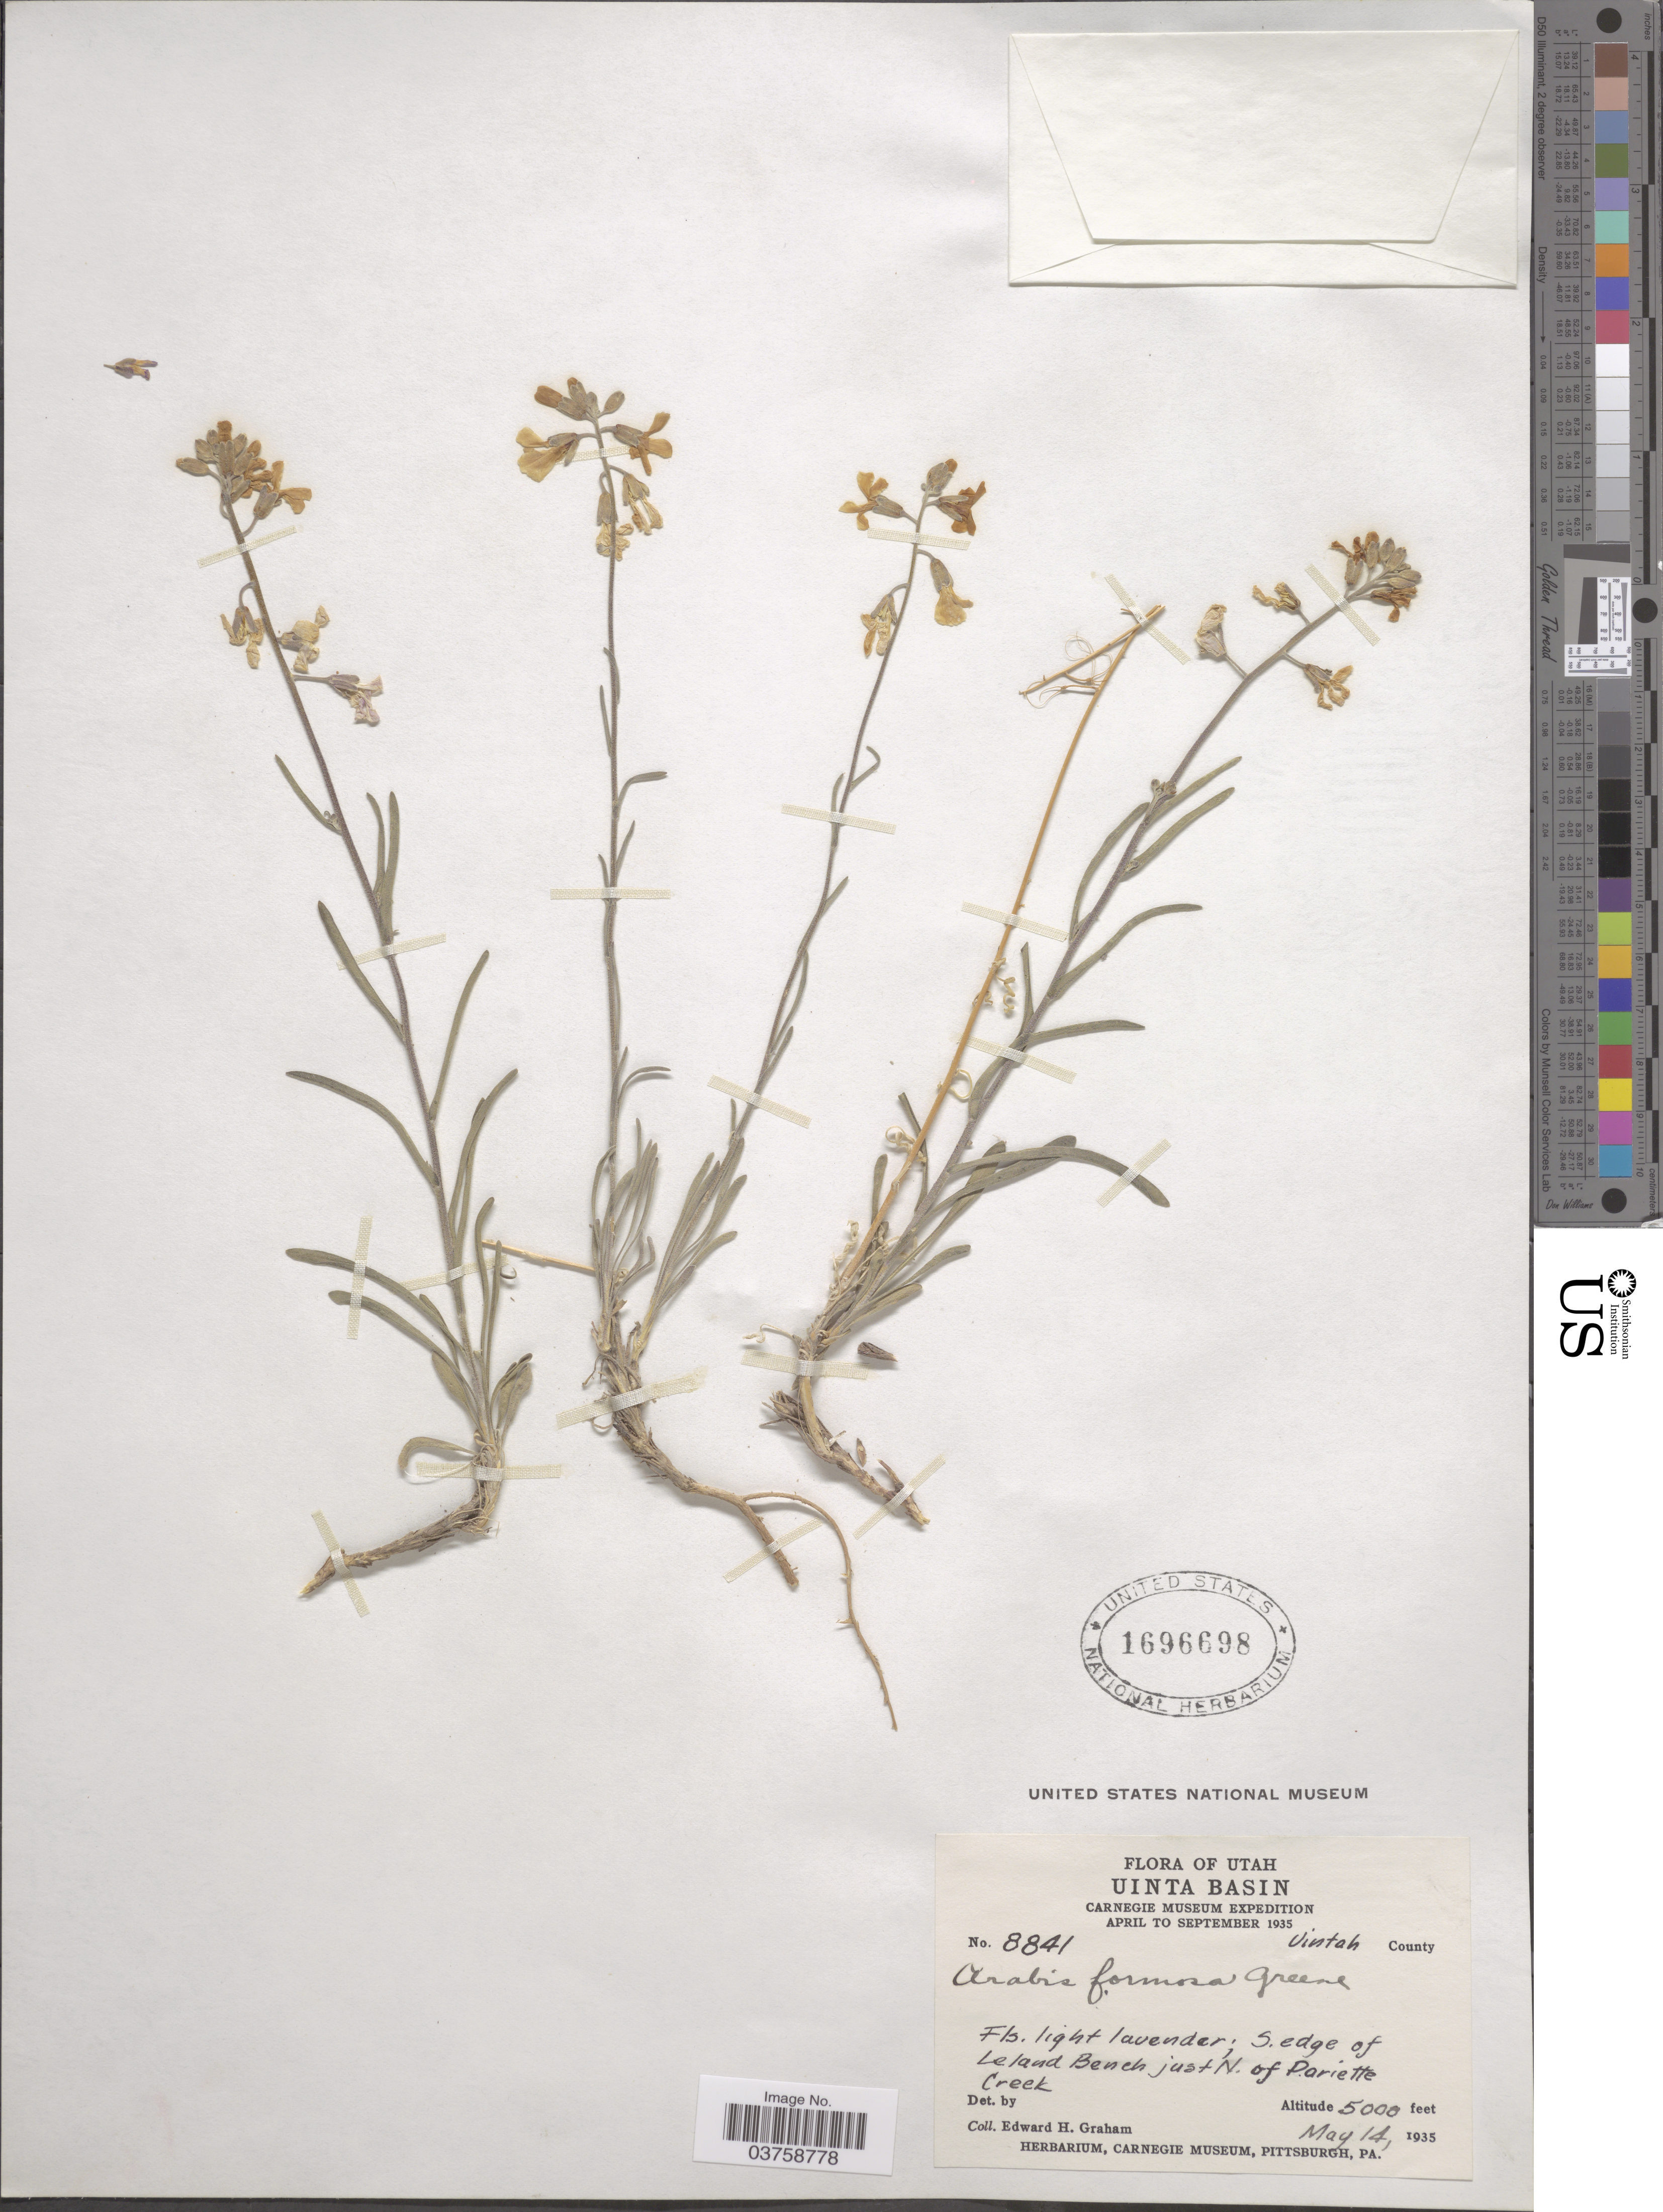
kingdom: Plantae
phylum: Tracheophyta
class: Magnoliopsida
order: Brassicales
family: Brassicaceae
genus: Arabis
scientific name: Arabis pulchra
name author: M.E. Jones ex S. Watson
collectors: E. H. Graham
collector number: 8841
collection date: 1935-05-14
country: United States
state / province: Utah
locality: Uinta Basin. Uintah County. S. edge of Leland Bench just N. of Pariette Creek.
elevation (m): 1524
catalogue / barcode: US 1696698